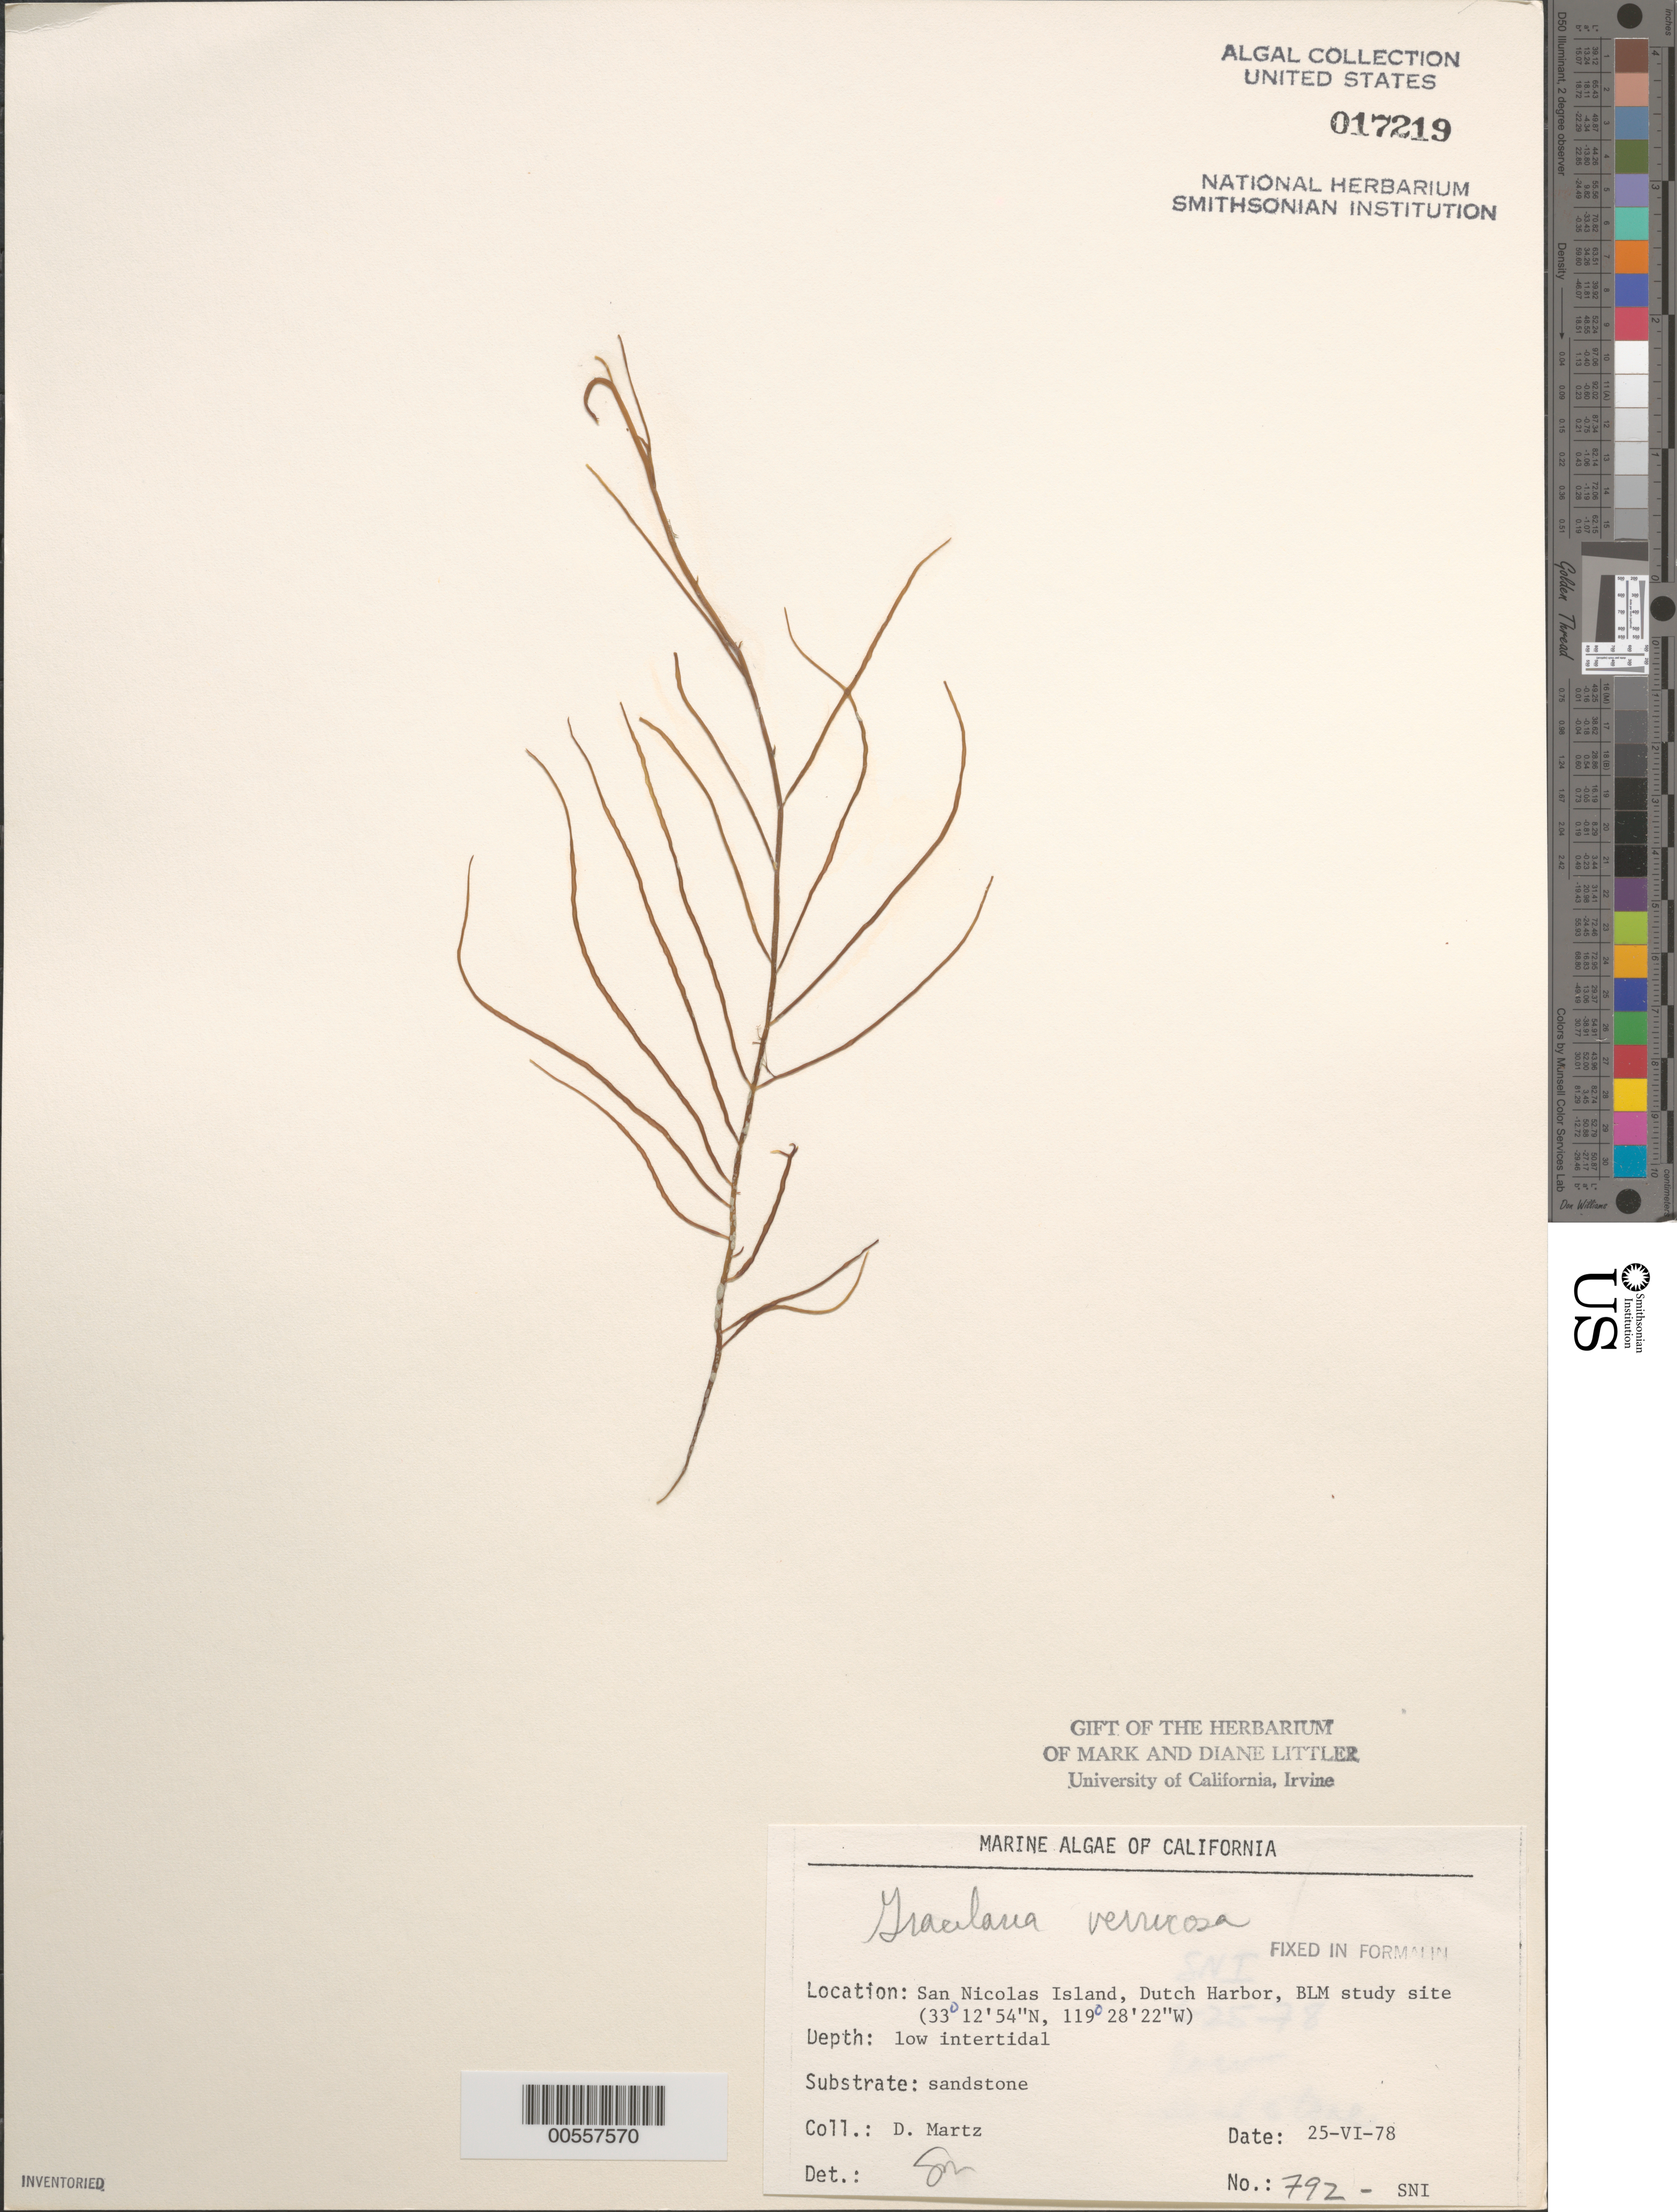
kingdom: Plantae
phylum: Rhodophyta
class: Florideophyceae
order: Gracilariales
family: Gracilariaceae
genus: Gracilariopsis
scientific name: Gracilariopsis longissima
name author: (S.G. Gmel.) Steentoft et al.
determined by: Algae name updating Project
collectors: D. Martz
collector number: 792-sni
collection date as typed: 25 Jun 1978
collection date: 1978-06-25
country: United States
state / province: California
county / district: Ventura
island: San Nicolas Island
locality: Dutch Harbor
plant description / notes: BLM-SOCALBIGHT Rocky Intertidal Survey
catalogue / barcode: US 17219